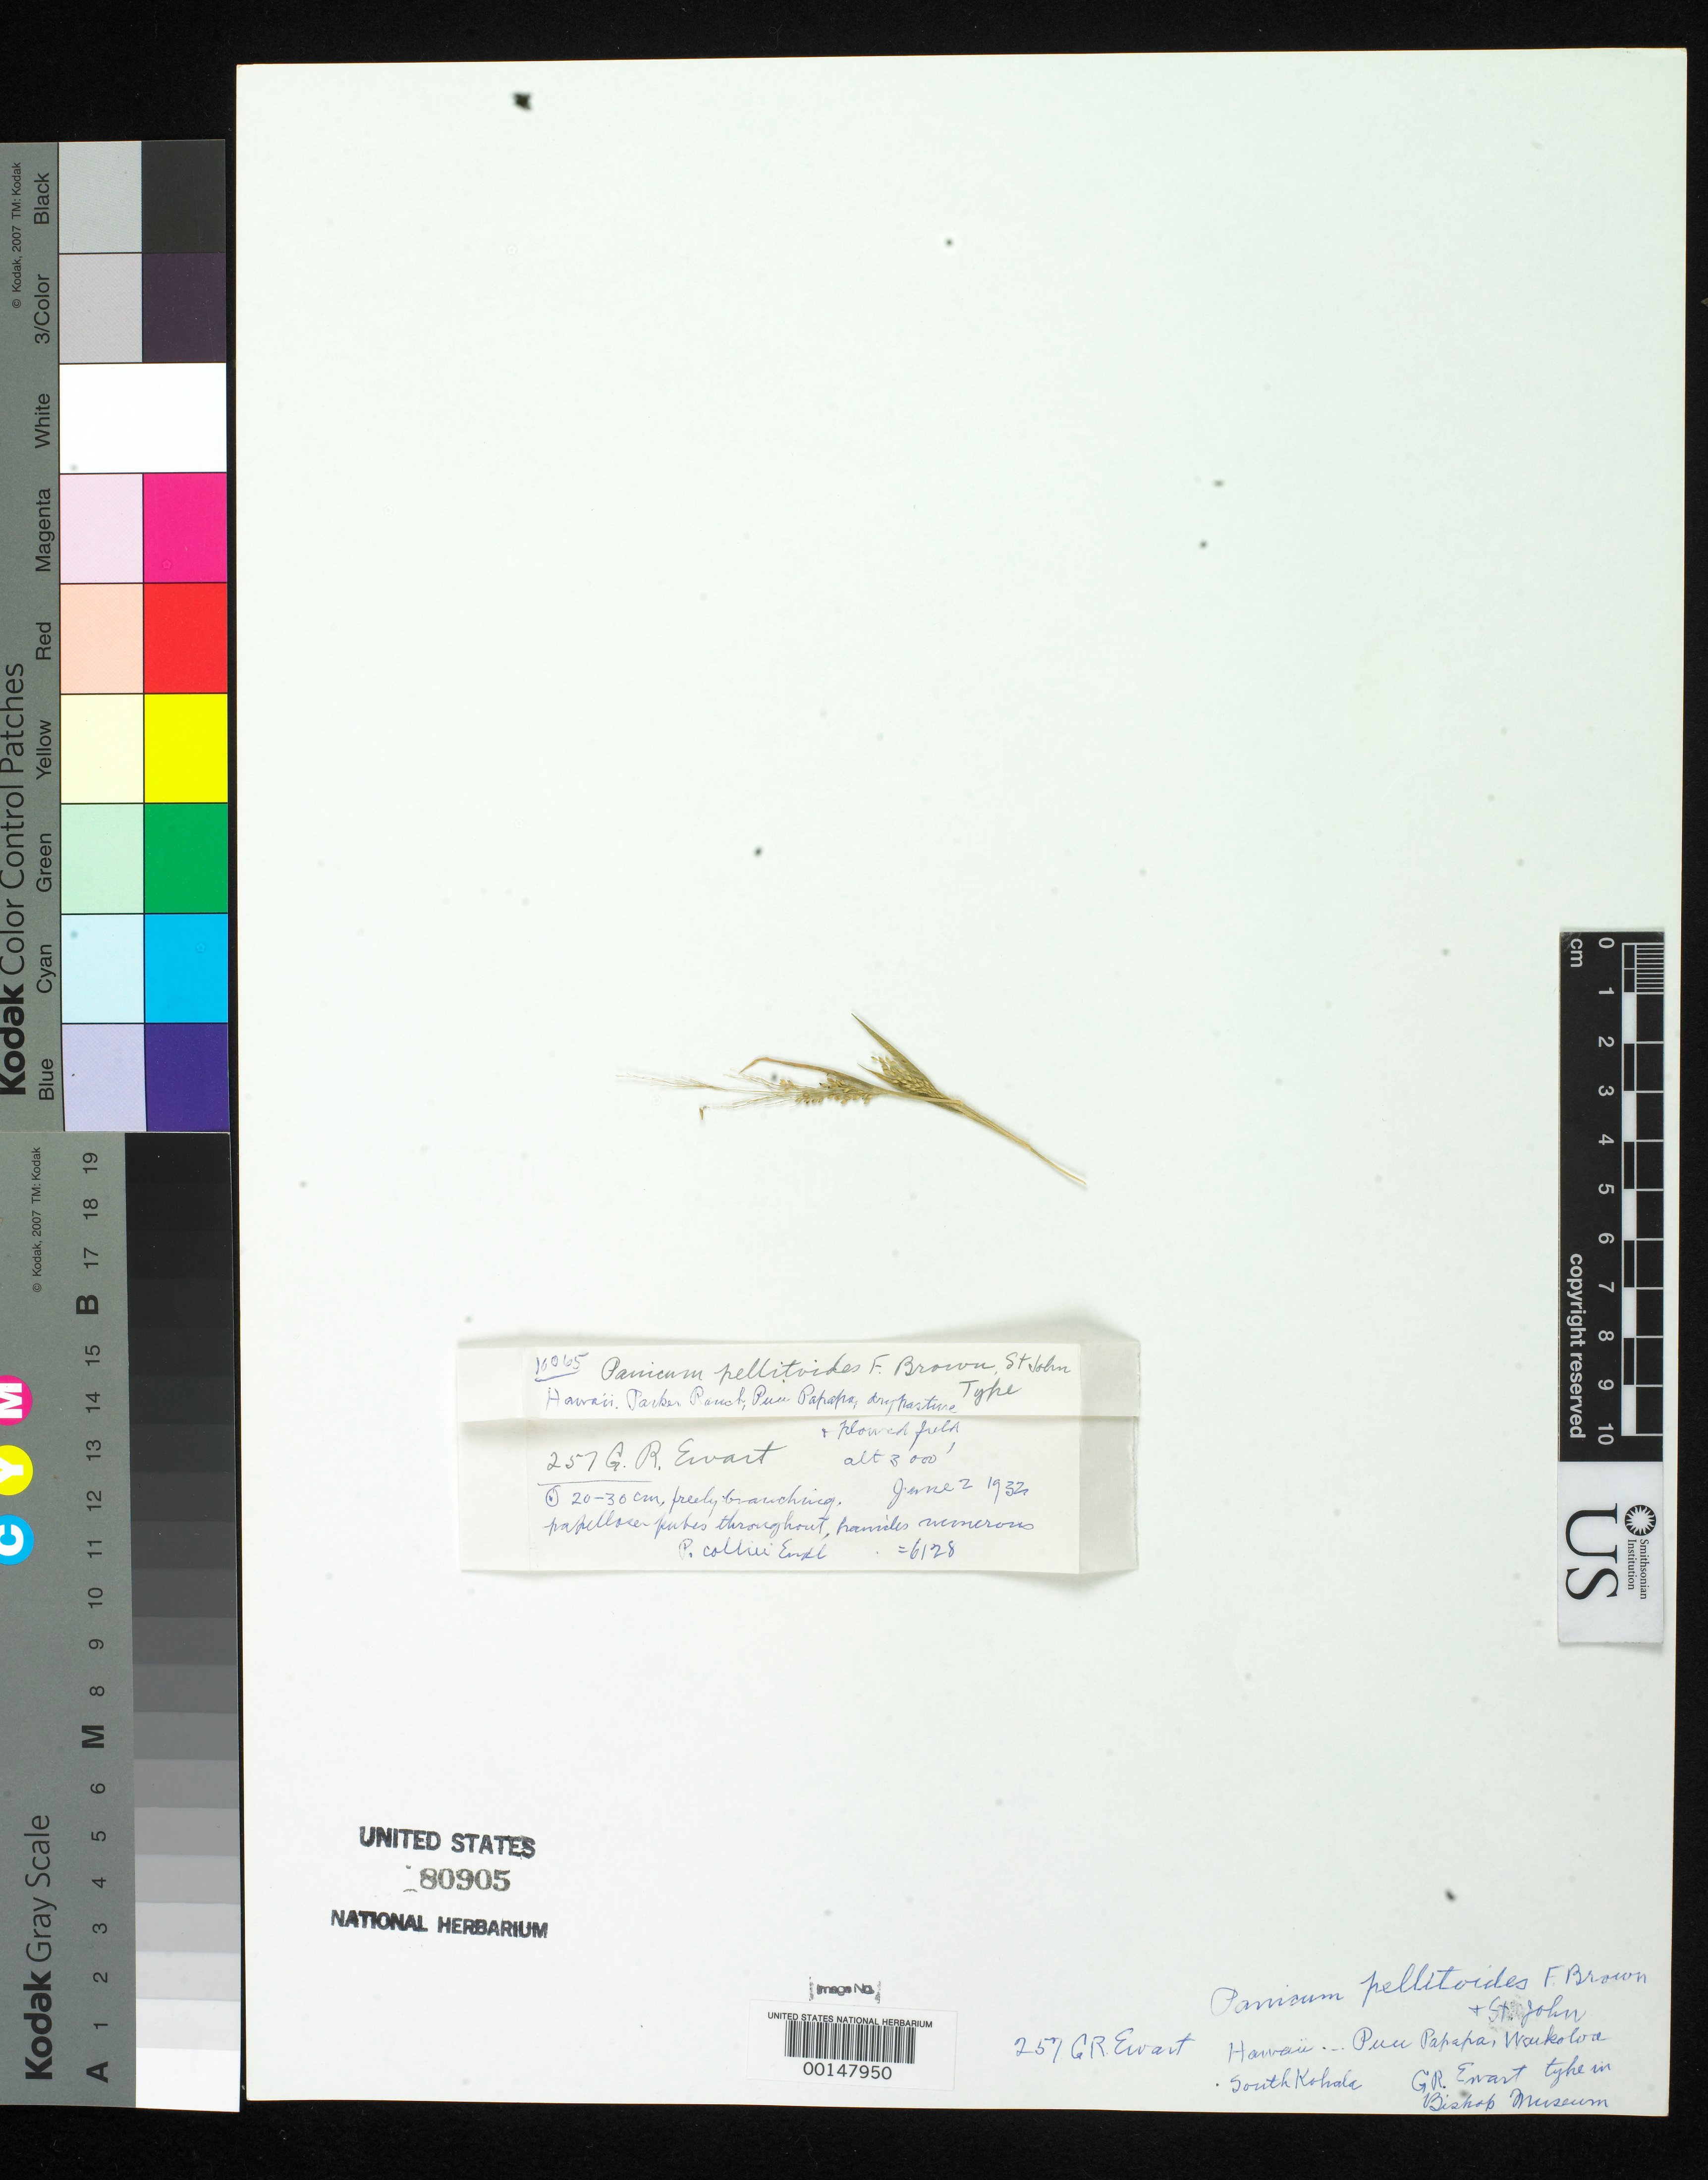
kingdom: Plantae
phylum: Tracheophyta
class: Liliopsida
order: Poales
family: Poaceae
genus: Panicum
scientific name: Panicum pellitoides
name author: F. Br. & H. St. John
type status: Isotype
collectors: G. Ewart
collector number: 257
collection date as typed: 02 Jun 1932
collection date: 1932-06-02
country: United States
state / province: Hawaii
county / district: Hawaii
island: Hawaii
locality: South Kohala, Parker Ranch, Puu Papapa.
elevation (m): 914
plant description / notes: Fragmentary material of type specimen ex herb. Bishop Museum. Collection date (mis?) cited as 16 June in protologue; 2 June according to specimen label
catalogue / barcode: US 80905